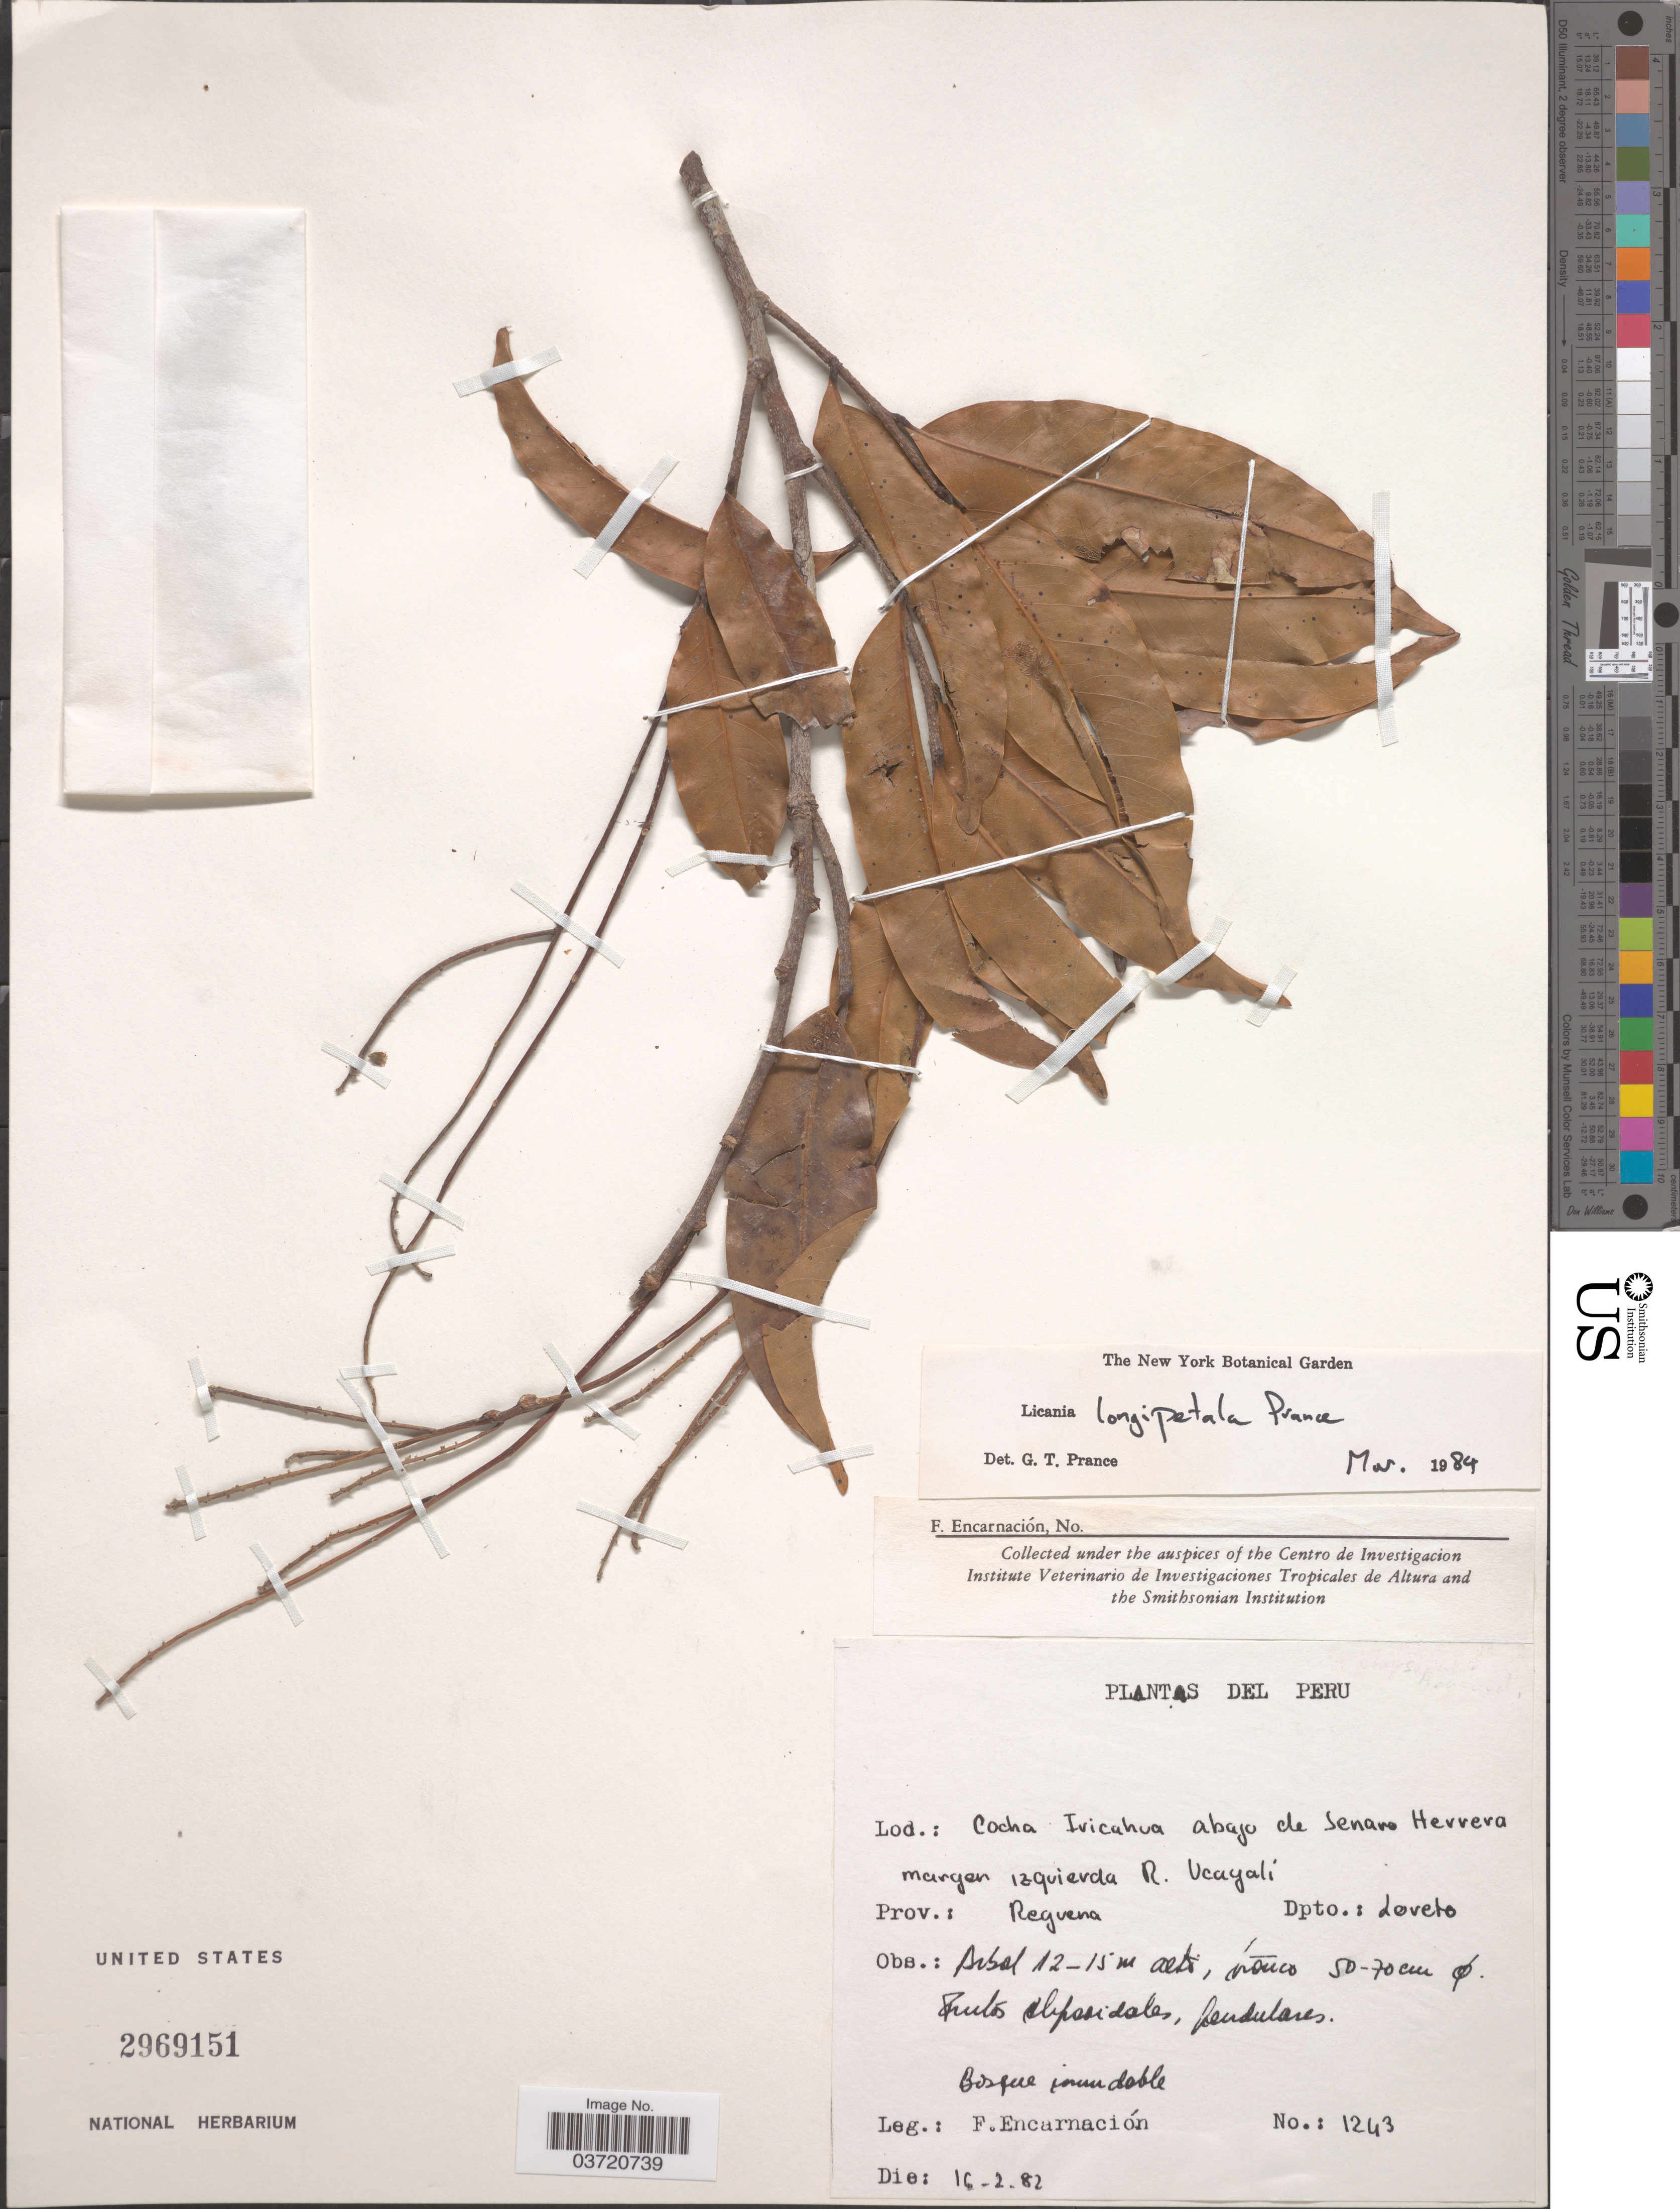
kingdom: Plantae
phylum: Tracheophyta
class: Magnoliopsida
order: Malpighiales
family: Chrysobalanaceae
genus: Moquilea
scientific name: Moquilea longipetala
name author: (Prance) Sothers & Prance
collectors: F. Encarnación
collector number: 1243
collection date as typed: Transcribed d/m/y: 16/2/82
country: Peru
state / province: Loreto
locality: Cocha Iricuhua abajo de Sanaro Herrera margen izquierda R. Ucayali. Prov. Requena Dpto. Loreto.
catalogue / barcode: US 2969151